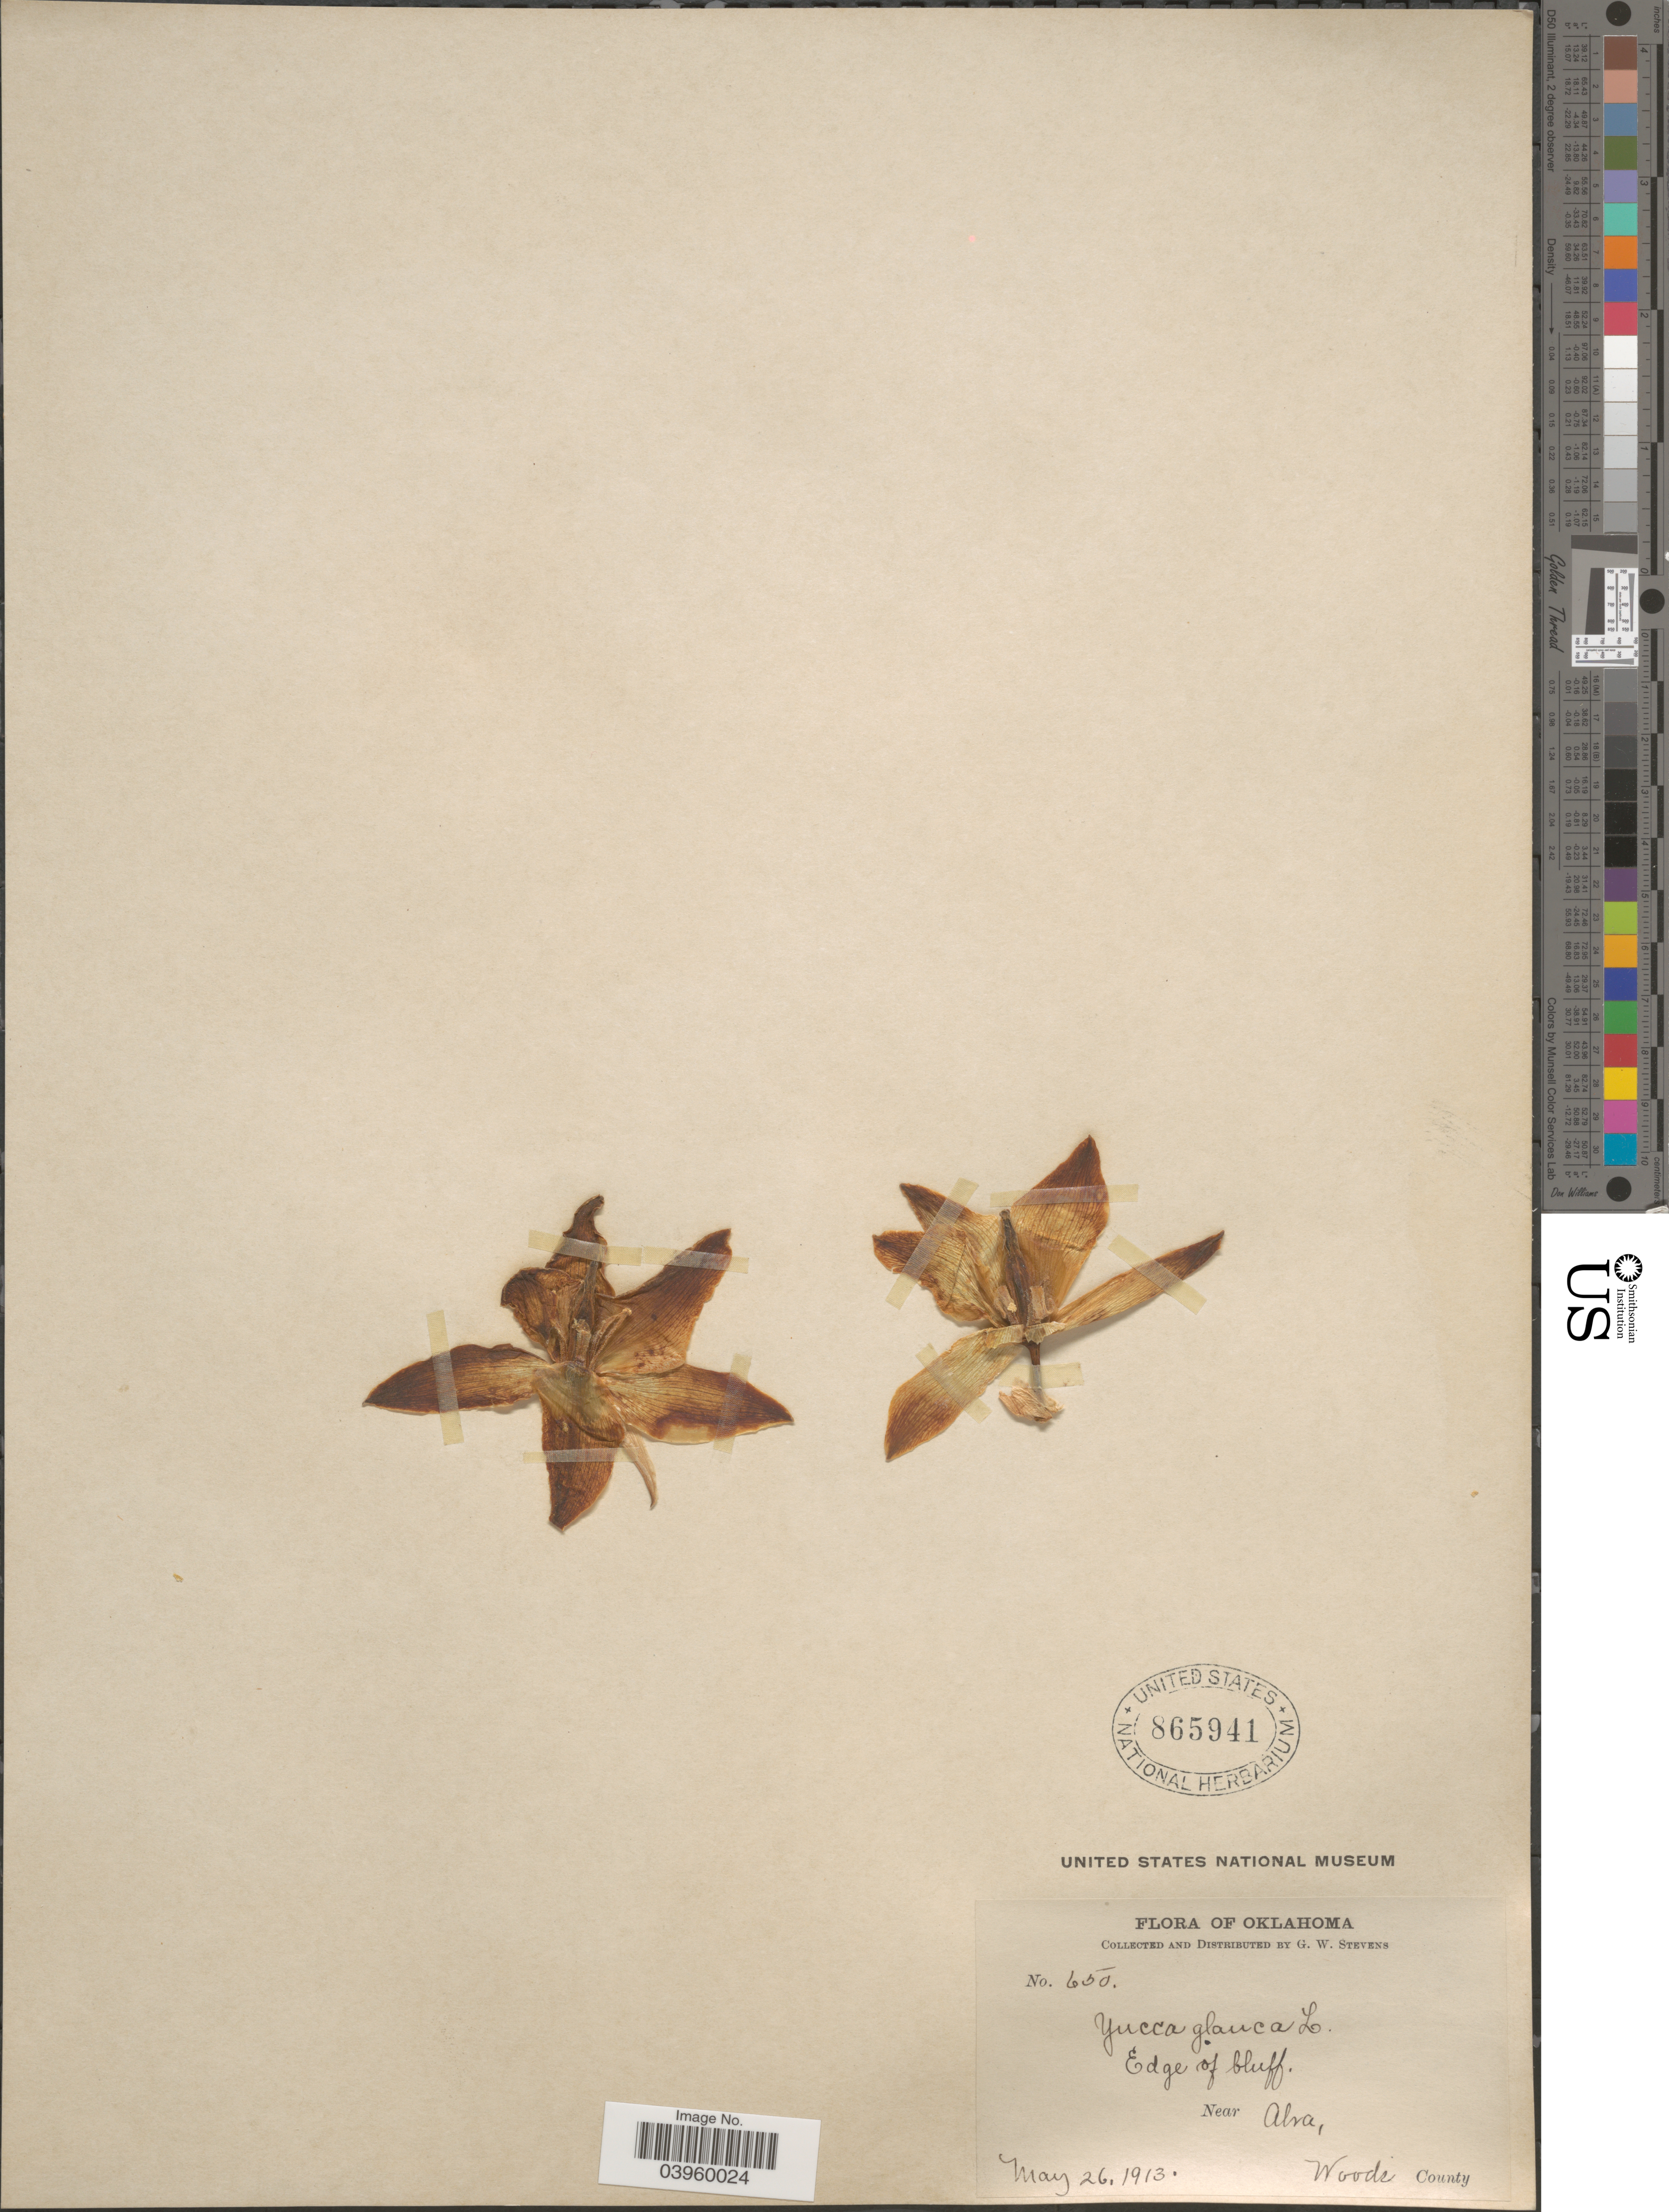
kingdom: Plantae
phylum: Tracheophyta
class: Liliopsida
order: Asparagales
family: Asparagaceae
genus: Yucca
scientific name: Yucca glauca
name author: Nutt.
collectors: G. W. Stevens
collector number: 650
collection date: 1913-05-26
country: United States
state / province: Oklahoma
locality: Near Alva, Woods County.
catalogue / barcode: US 865941